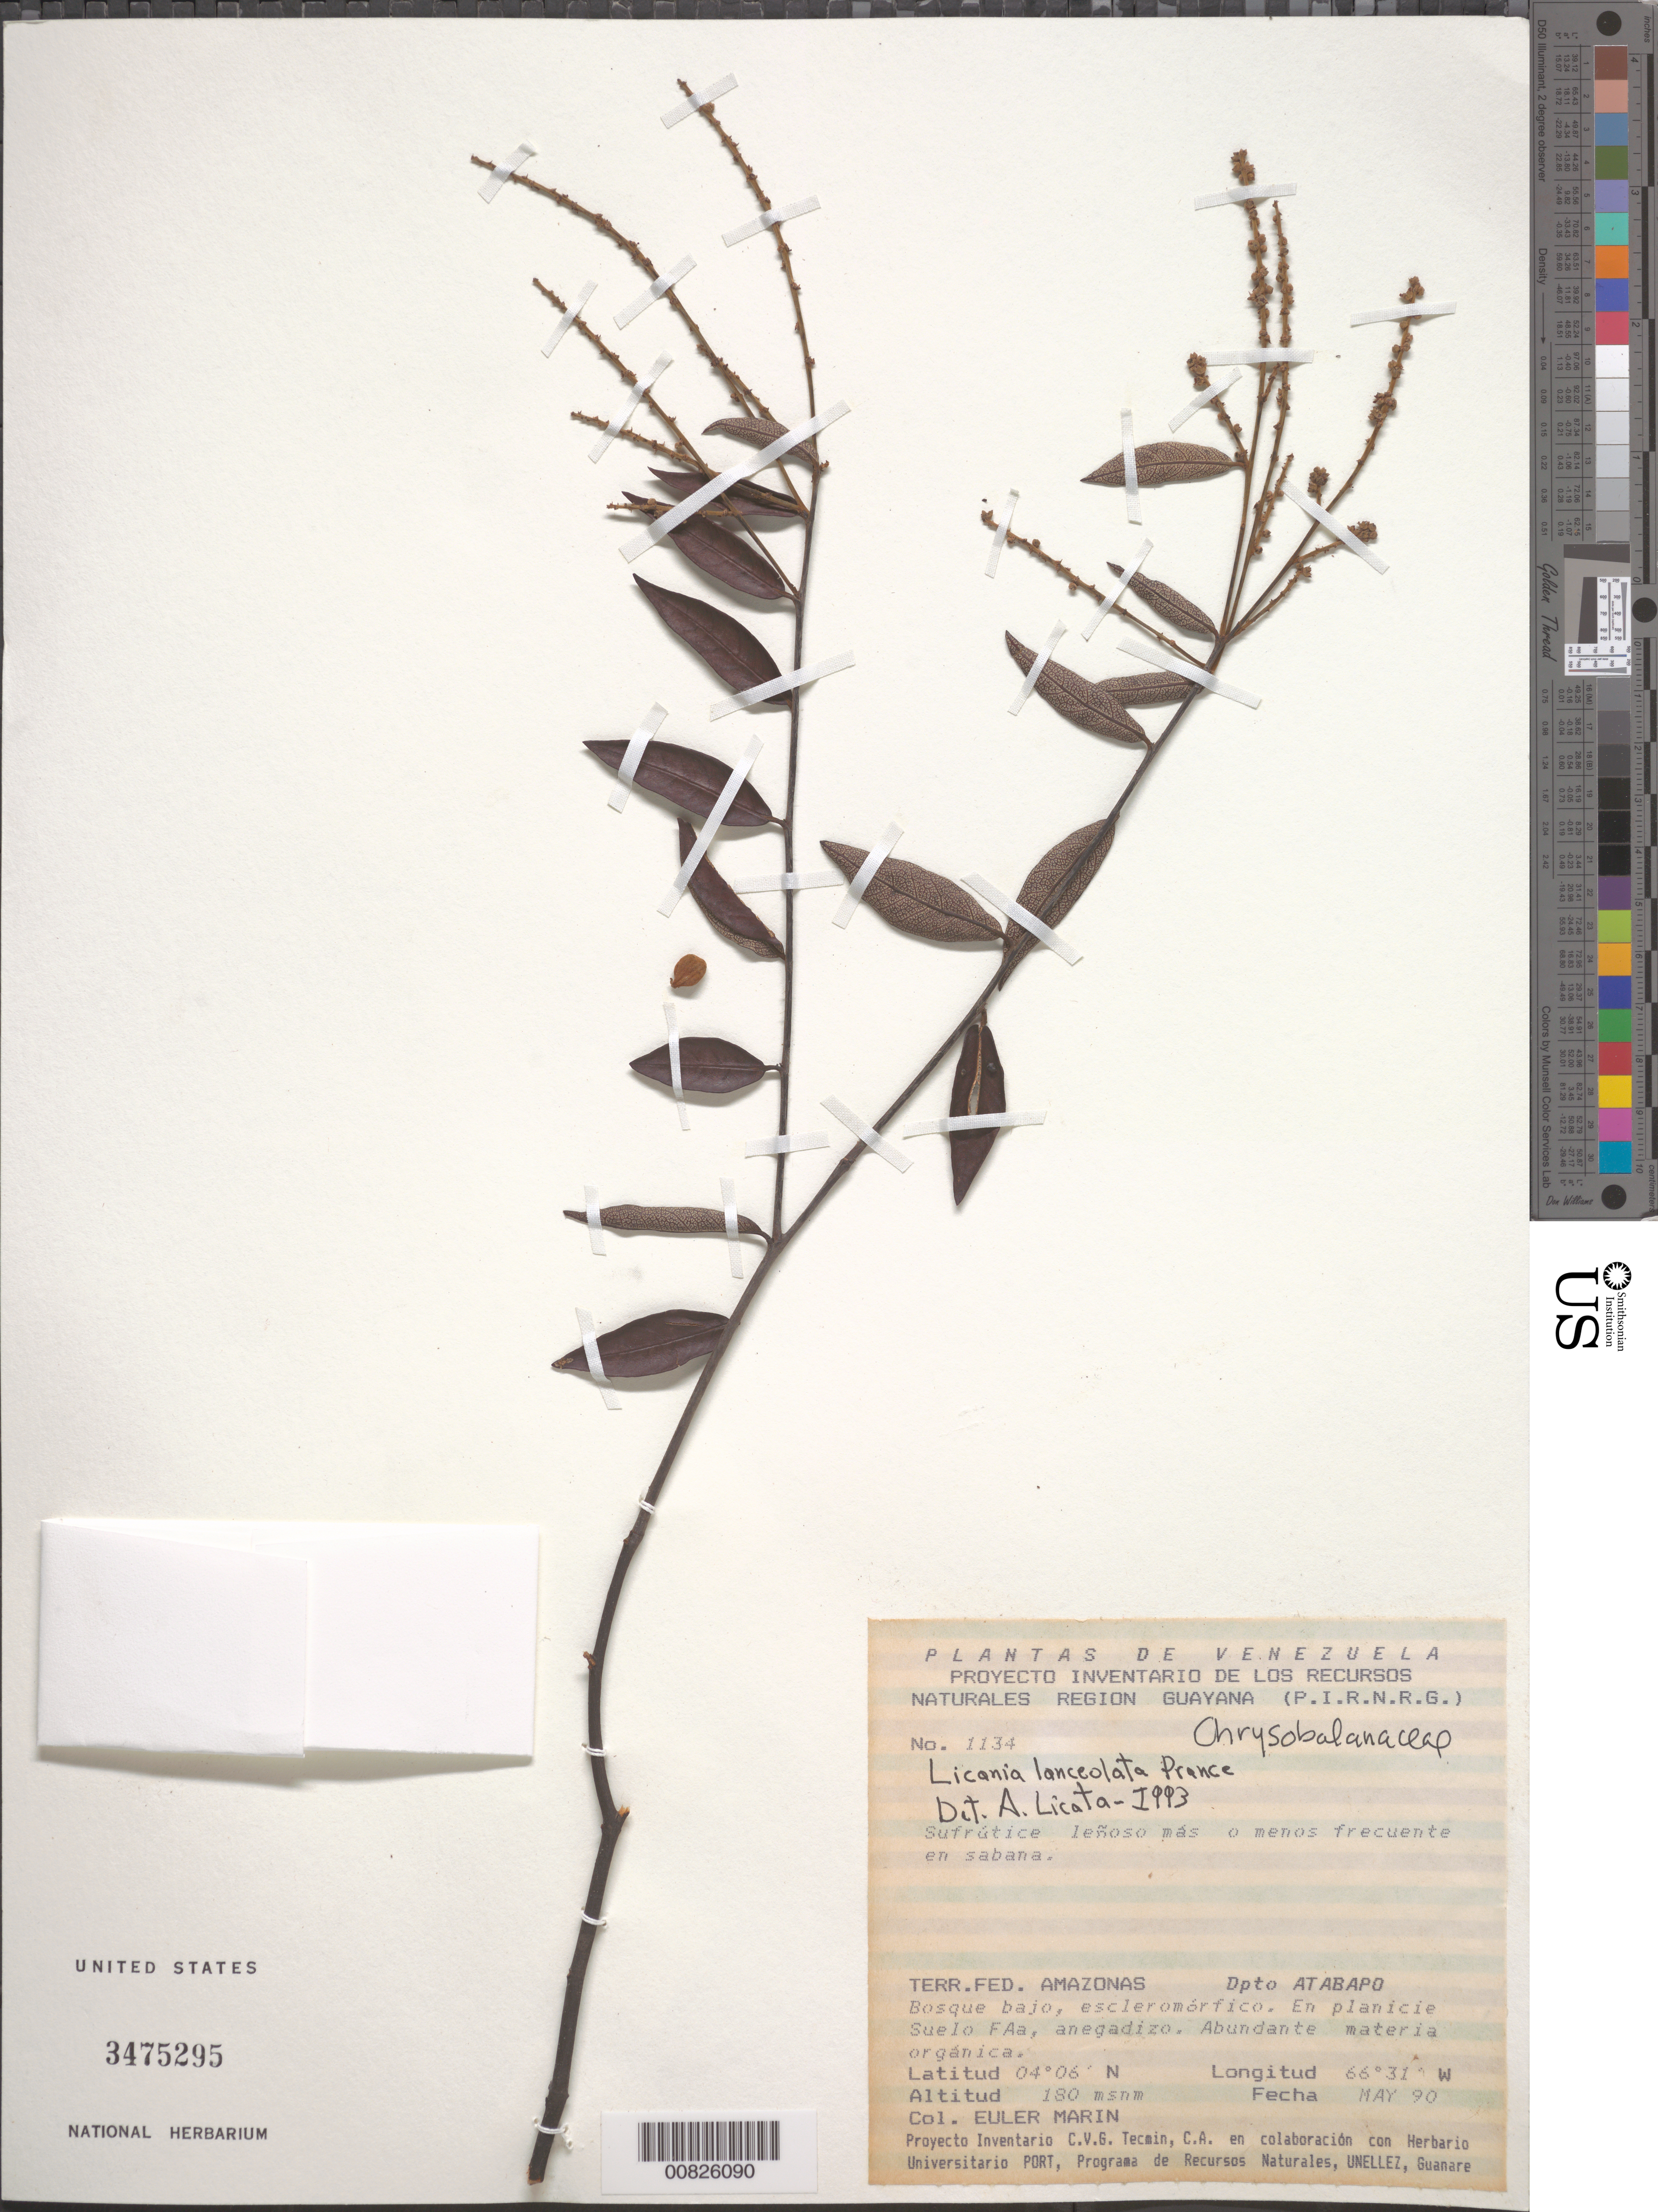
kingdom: Plantae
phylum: Tracheophyta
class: Magnoliopsida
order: Malpighiales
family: Chrysobalanaceae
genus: Licania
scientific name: Licania lanceolata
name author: Prance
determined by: Licata, A., (PORT), Univ. Nac. Exp. de los Llanos Ezequiel Zamora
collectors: E. Marin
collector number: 1134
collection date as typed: May-90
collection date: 1990-05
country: Venezuela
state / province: Amazonas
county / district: Atabapo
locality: Planicie Suelo Faa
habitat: Bosque bajo, escleromorfica; planicie suelo, anegadizo; en sabana amazonica de arena cuarzosa, proxima al bosque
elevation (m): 180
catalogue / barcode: US 3475295